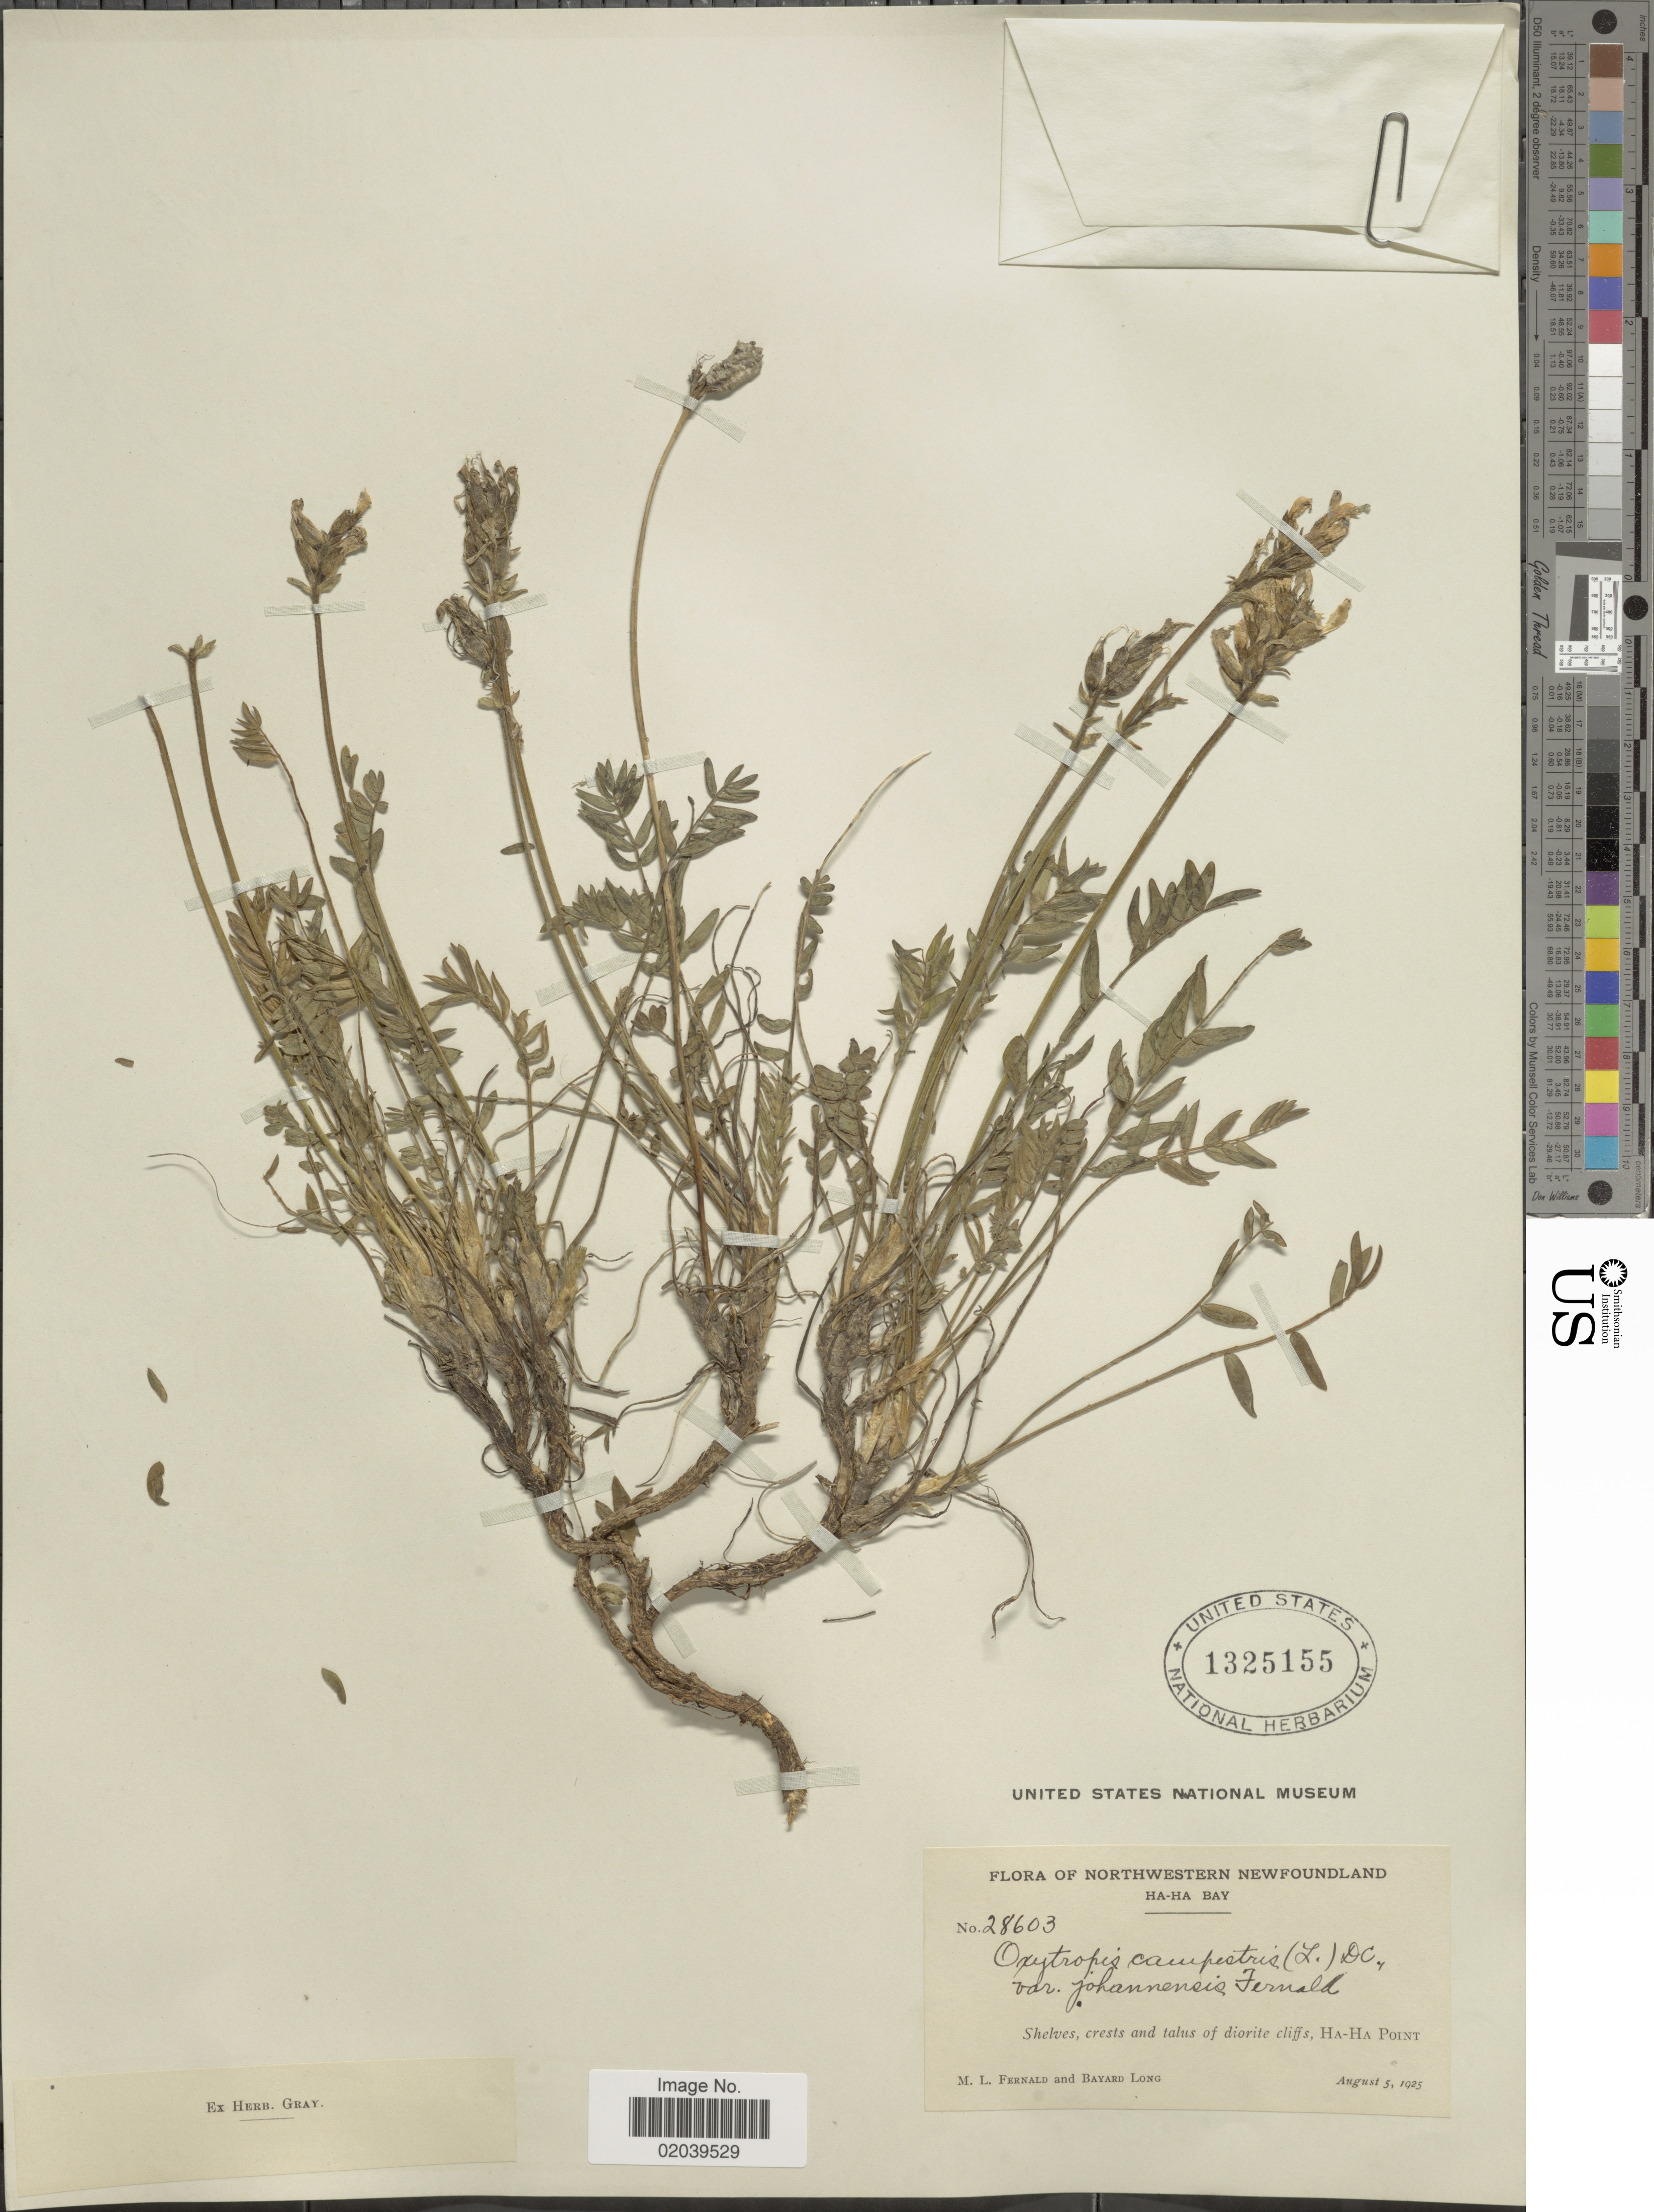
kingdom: Plantae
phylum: Tracheophyta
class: Magnoliopsida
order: Fabales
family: Fabaceae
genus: Oxytropis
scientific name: Oxytropis campestris var. johannensis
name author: Fernald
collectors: M. L. Fernald & B. Long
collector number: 28603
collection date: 1925-08-05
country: Canada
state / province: Newfoundland and Labrador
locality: Northwestern Newfoundland, Ha-Ha Bay, Shelves, crests and talus of diorits cliffs, Ha-Ha Point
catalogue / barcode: US 1325155